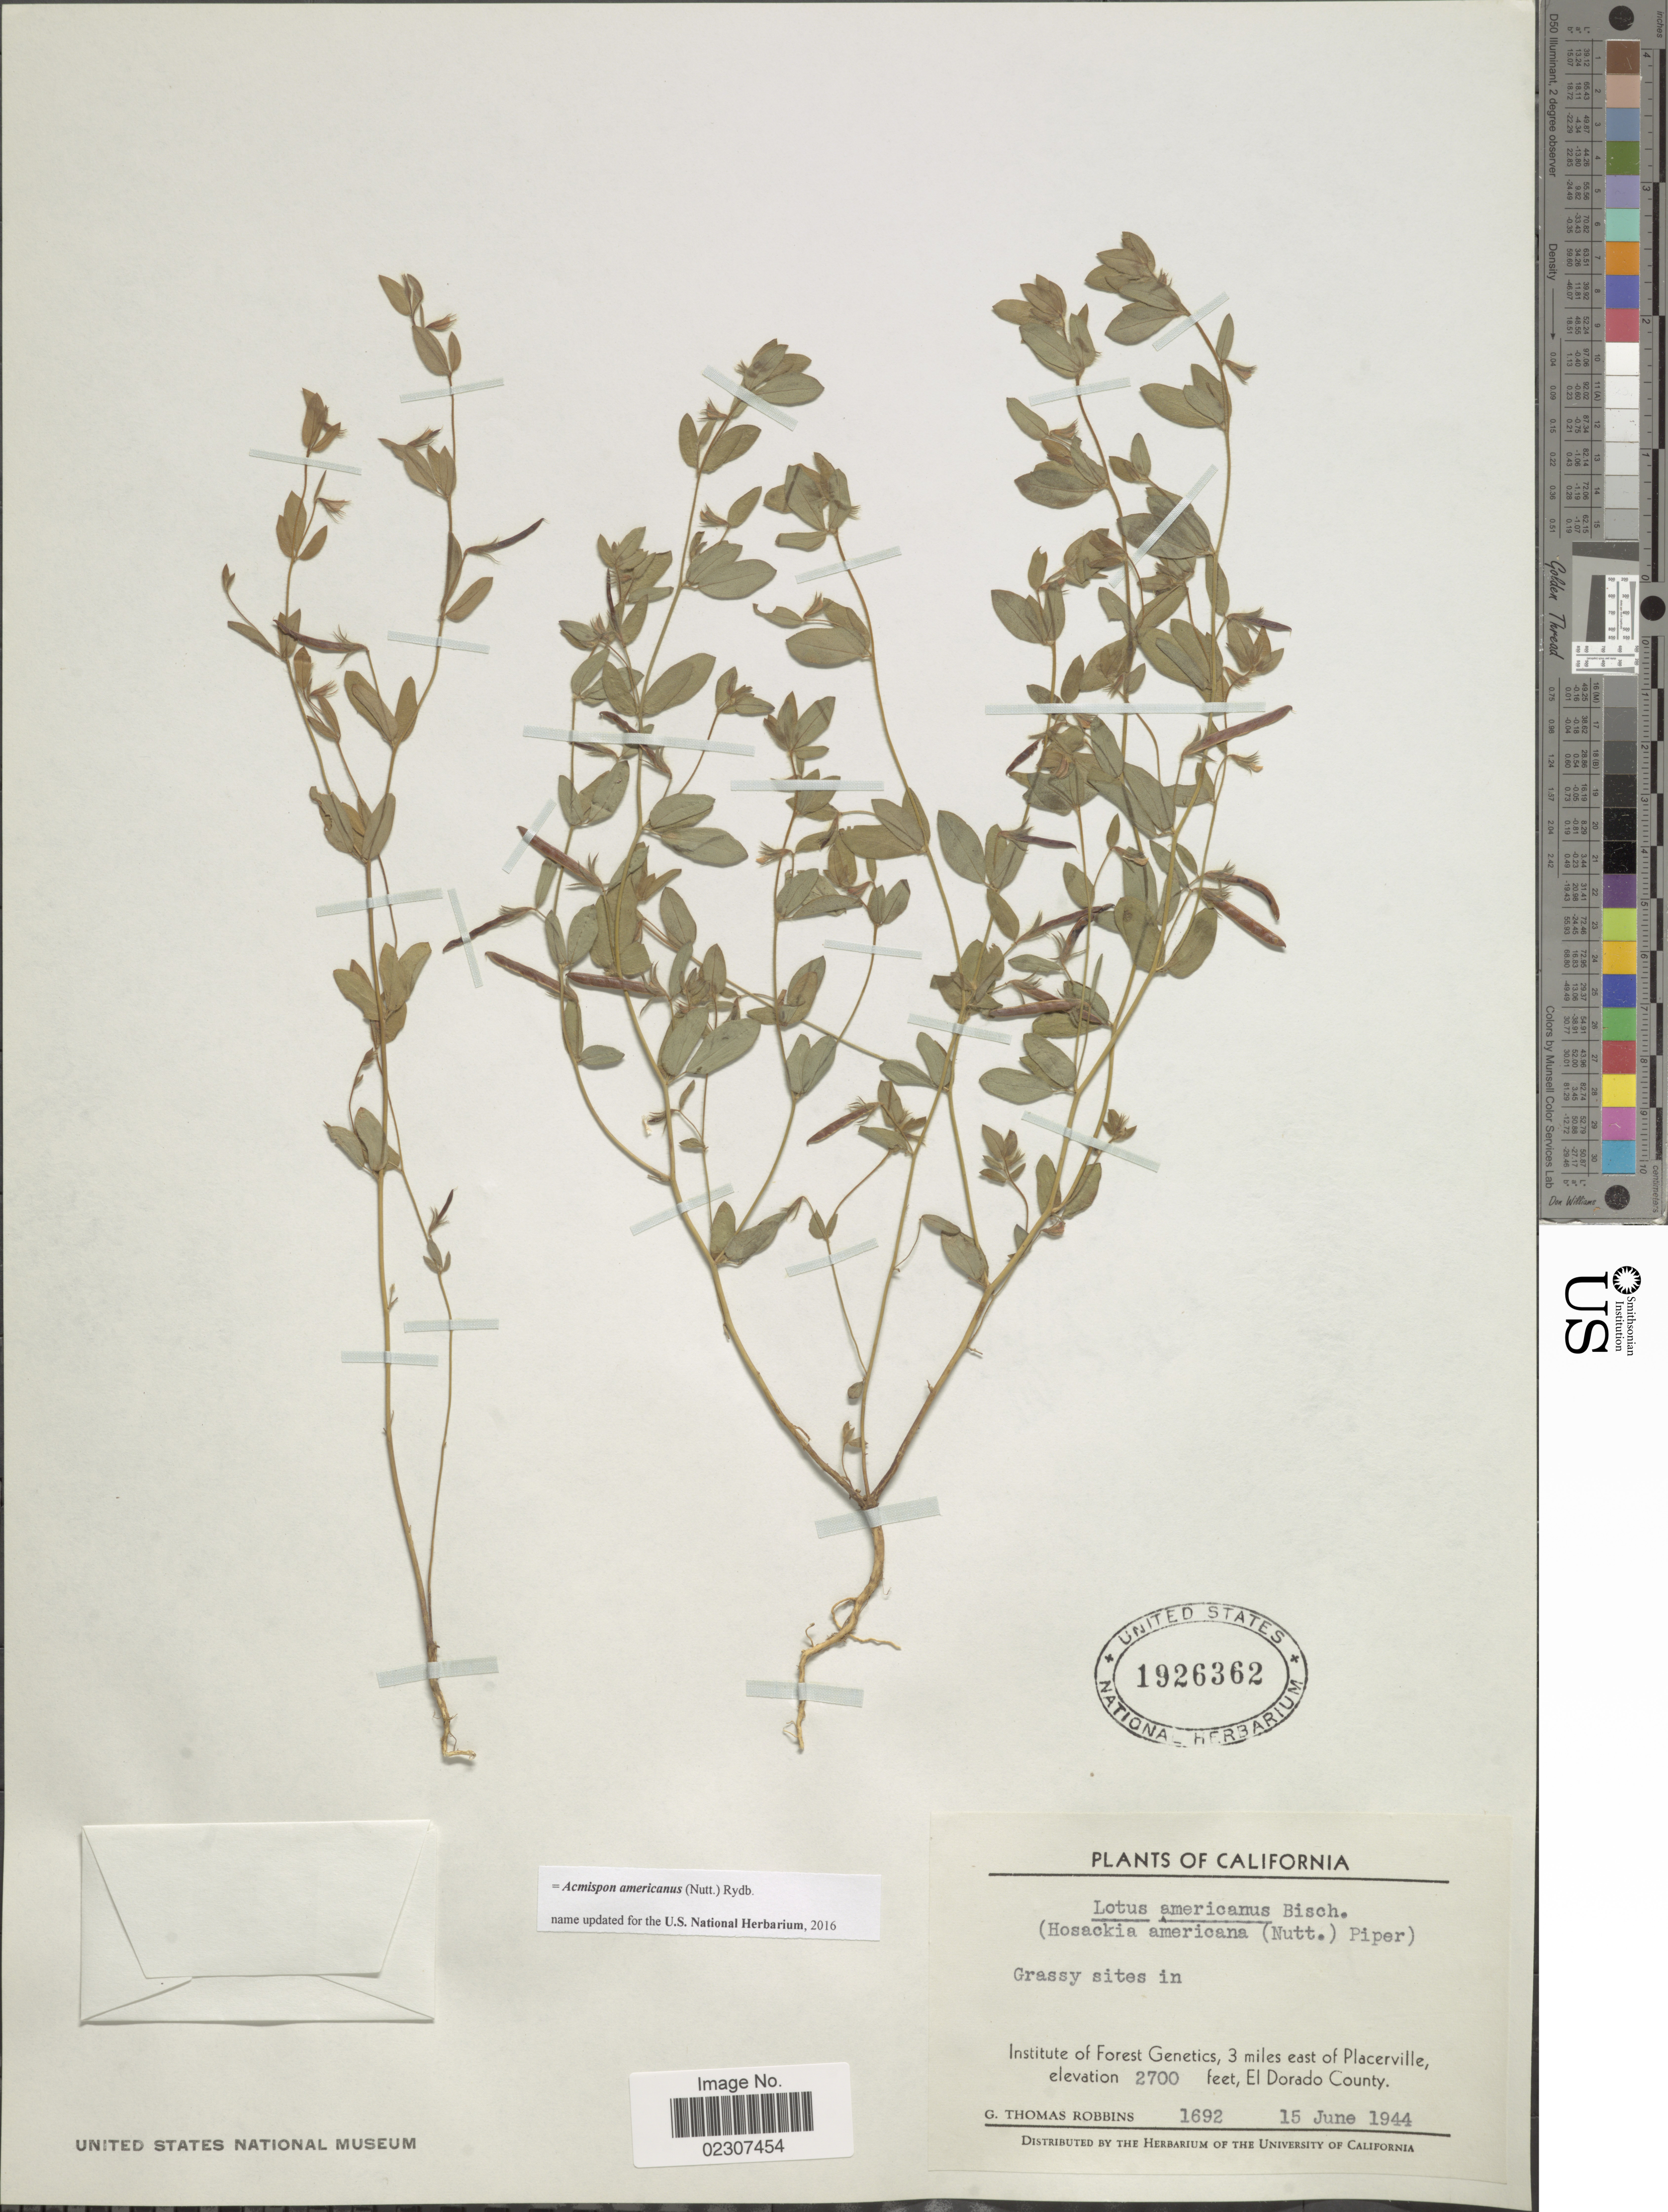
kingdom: Plantae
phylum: Tracheophyta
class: Magnoliopsida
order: Fabales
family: Fabaceae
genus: Acmispon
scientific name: Acmispon americanus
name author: (Nutt.) Rydb.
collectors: G. T. Robbins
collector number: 1692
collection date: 1944-06-15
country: United States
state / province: California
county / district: El Dorado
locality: California, Institute of Forest Genetics, 3 miles east of Placerville. El Dorado County.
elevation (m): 823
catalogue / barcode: US 1926362